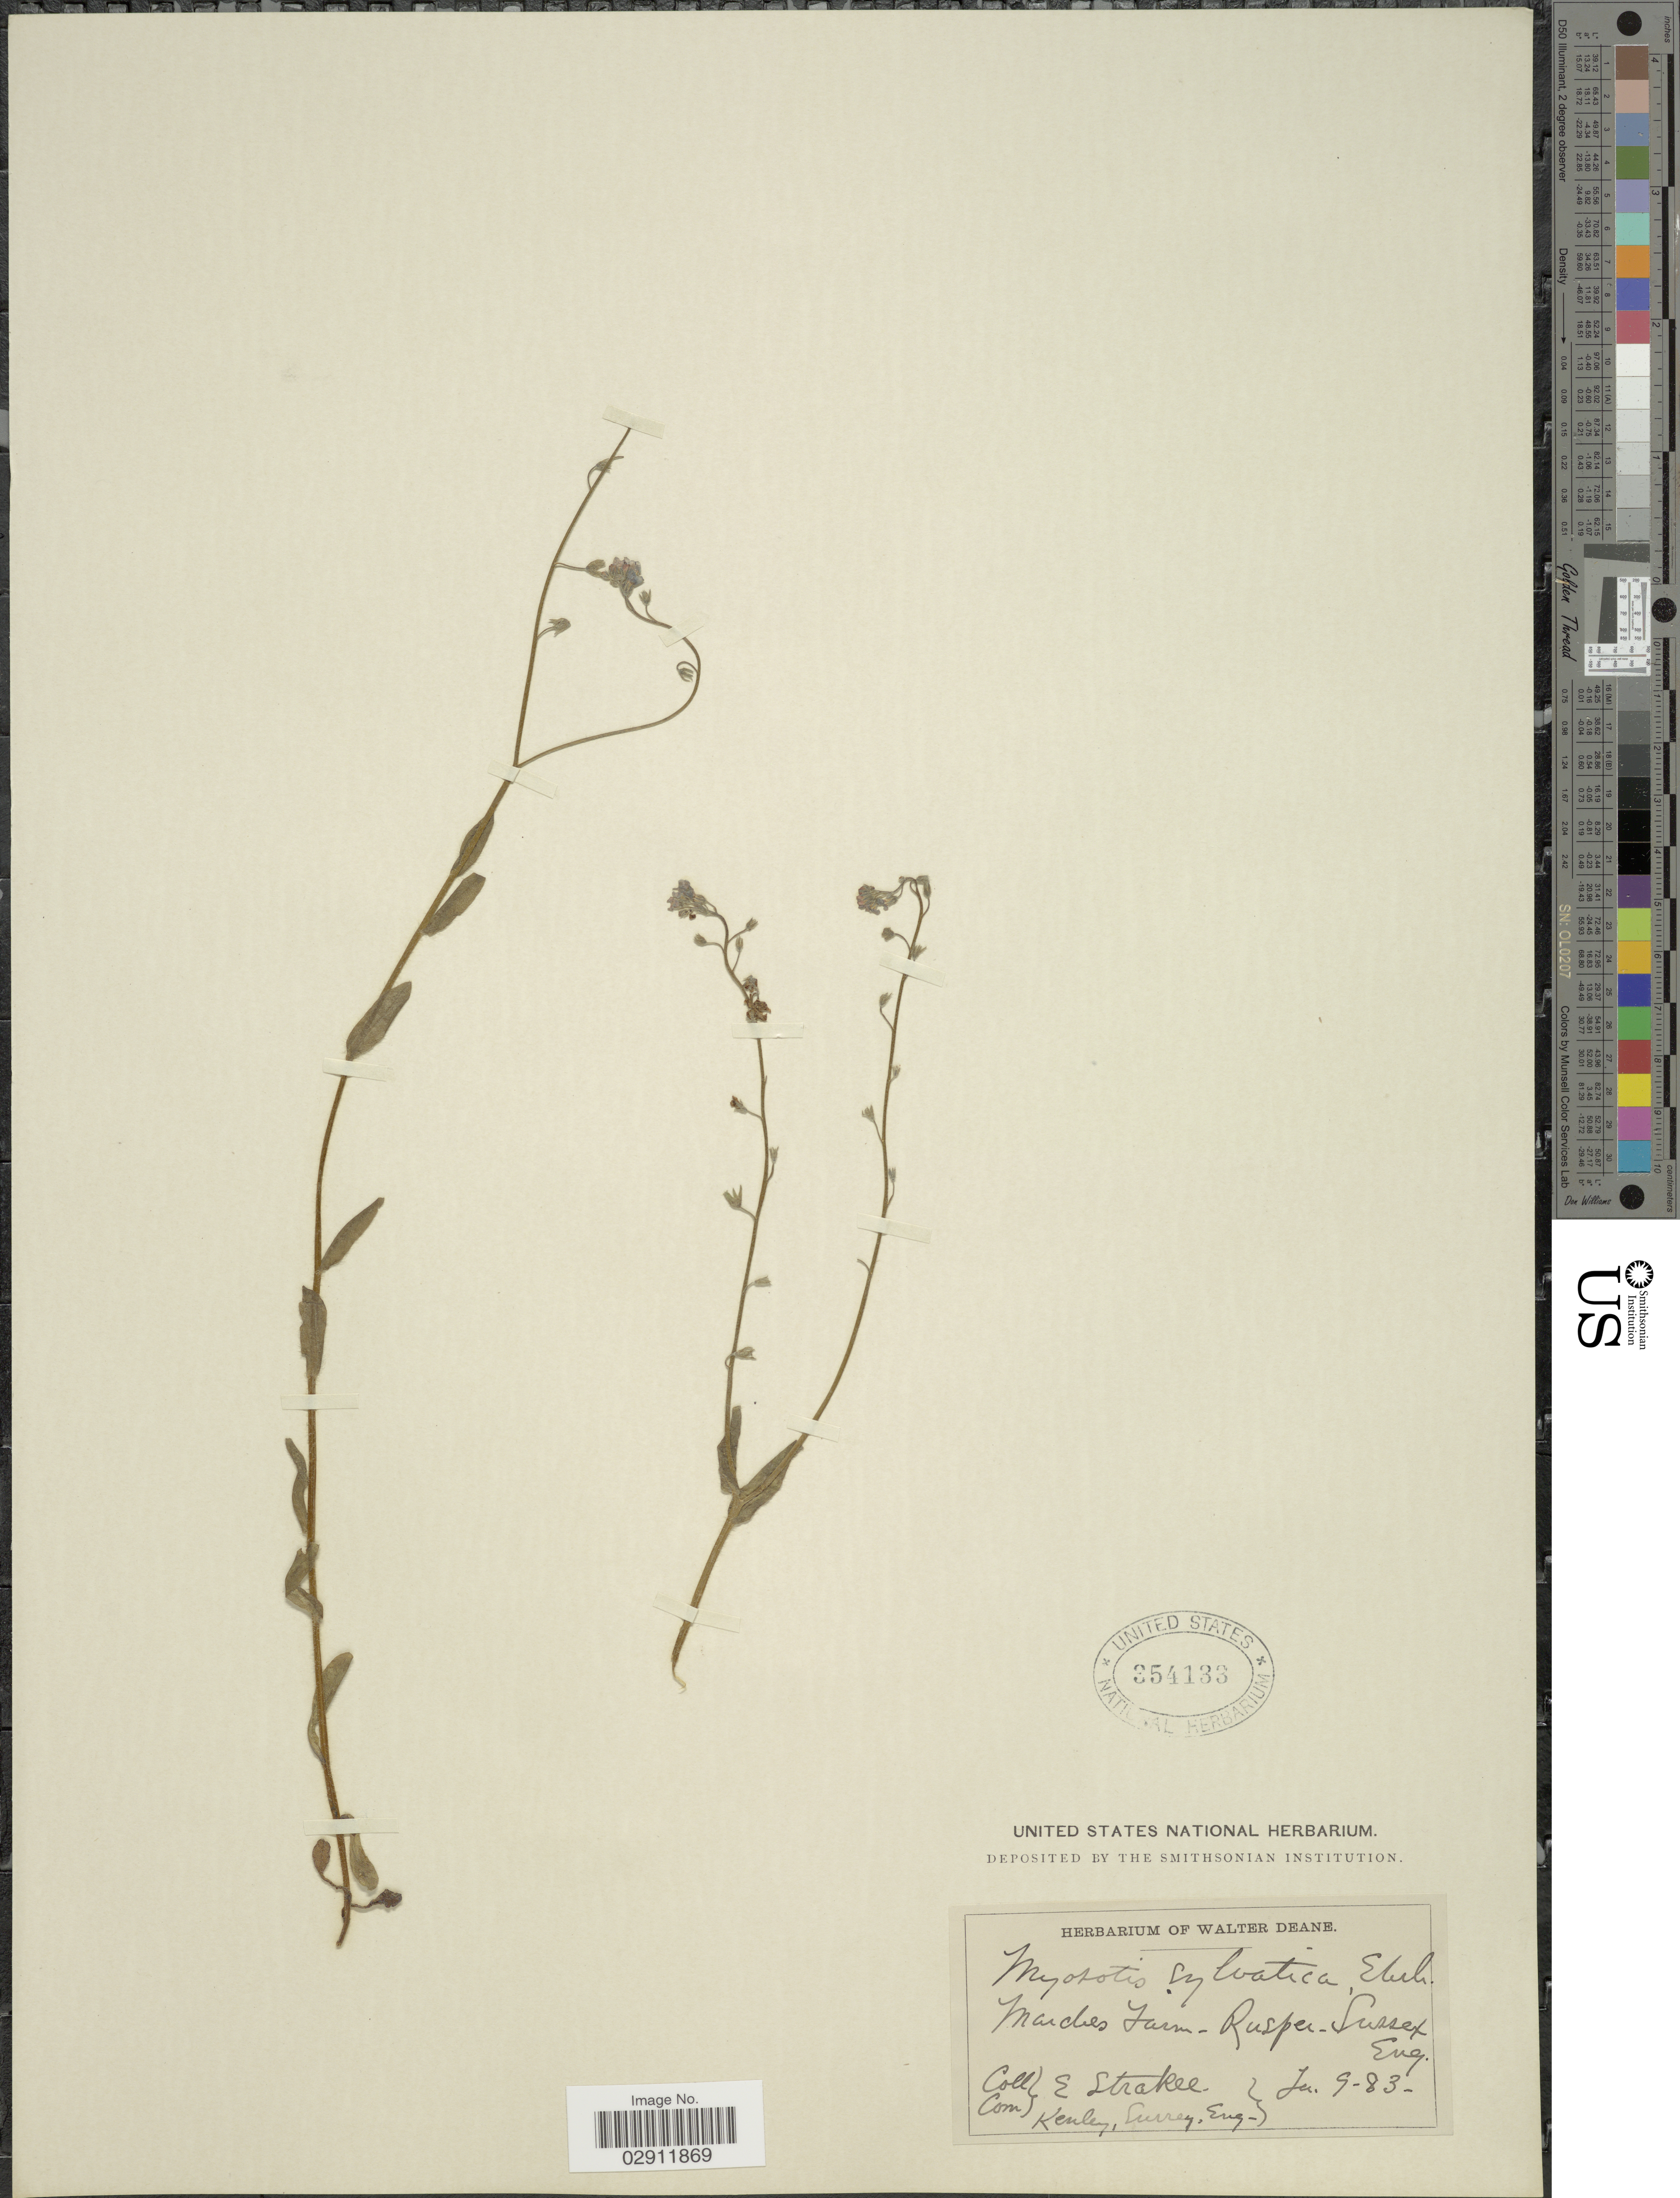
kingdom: Plantae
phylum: Tracheophyta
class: Magnoliopsida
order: Boraginales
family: Boraginaceae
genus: Myosotis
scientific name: Myosotis sylvatica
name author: Ehrh. ex Hoffm.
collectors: E. Strakee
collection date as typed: Transcribed d/m/y: 9/6/83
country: United Kingdom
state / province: England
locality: Marches Farm- Rusper-Sussex.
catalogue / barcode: US 354133